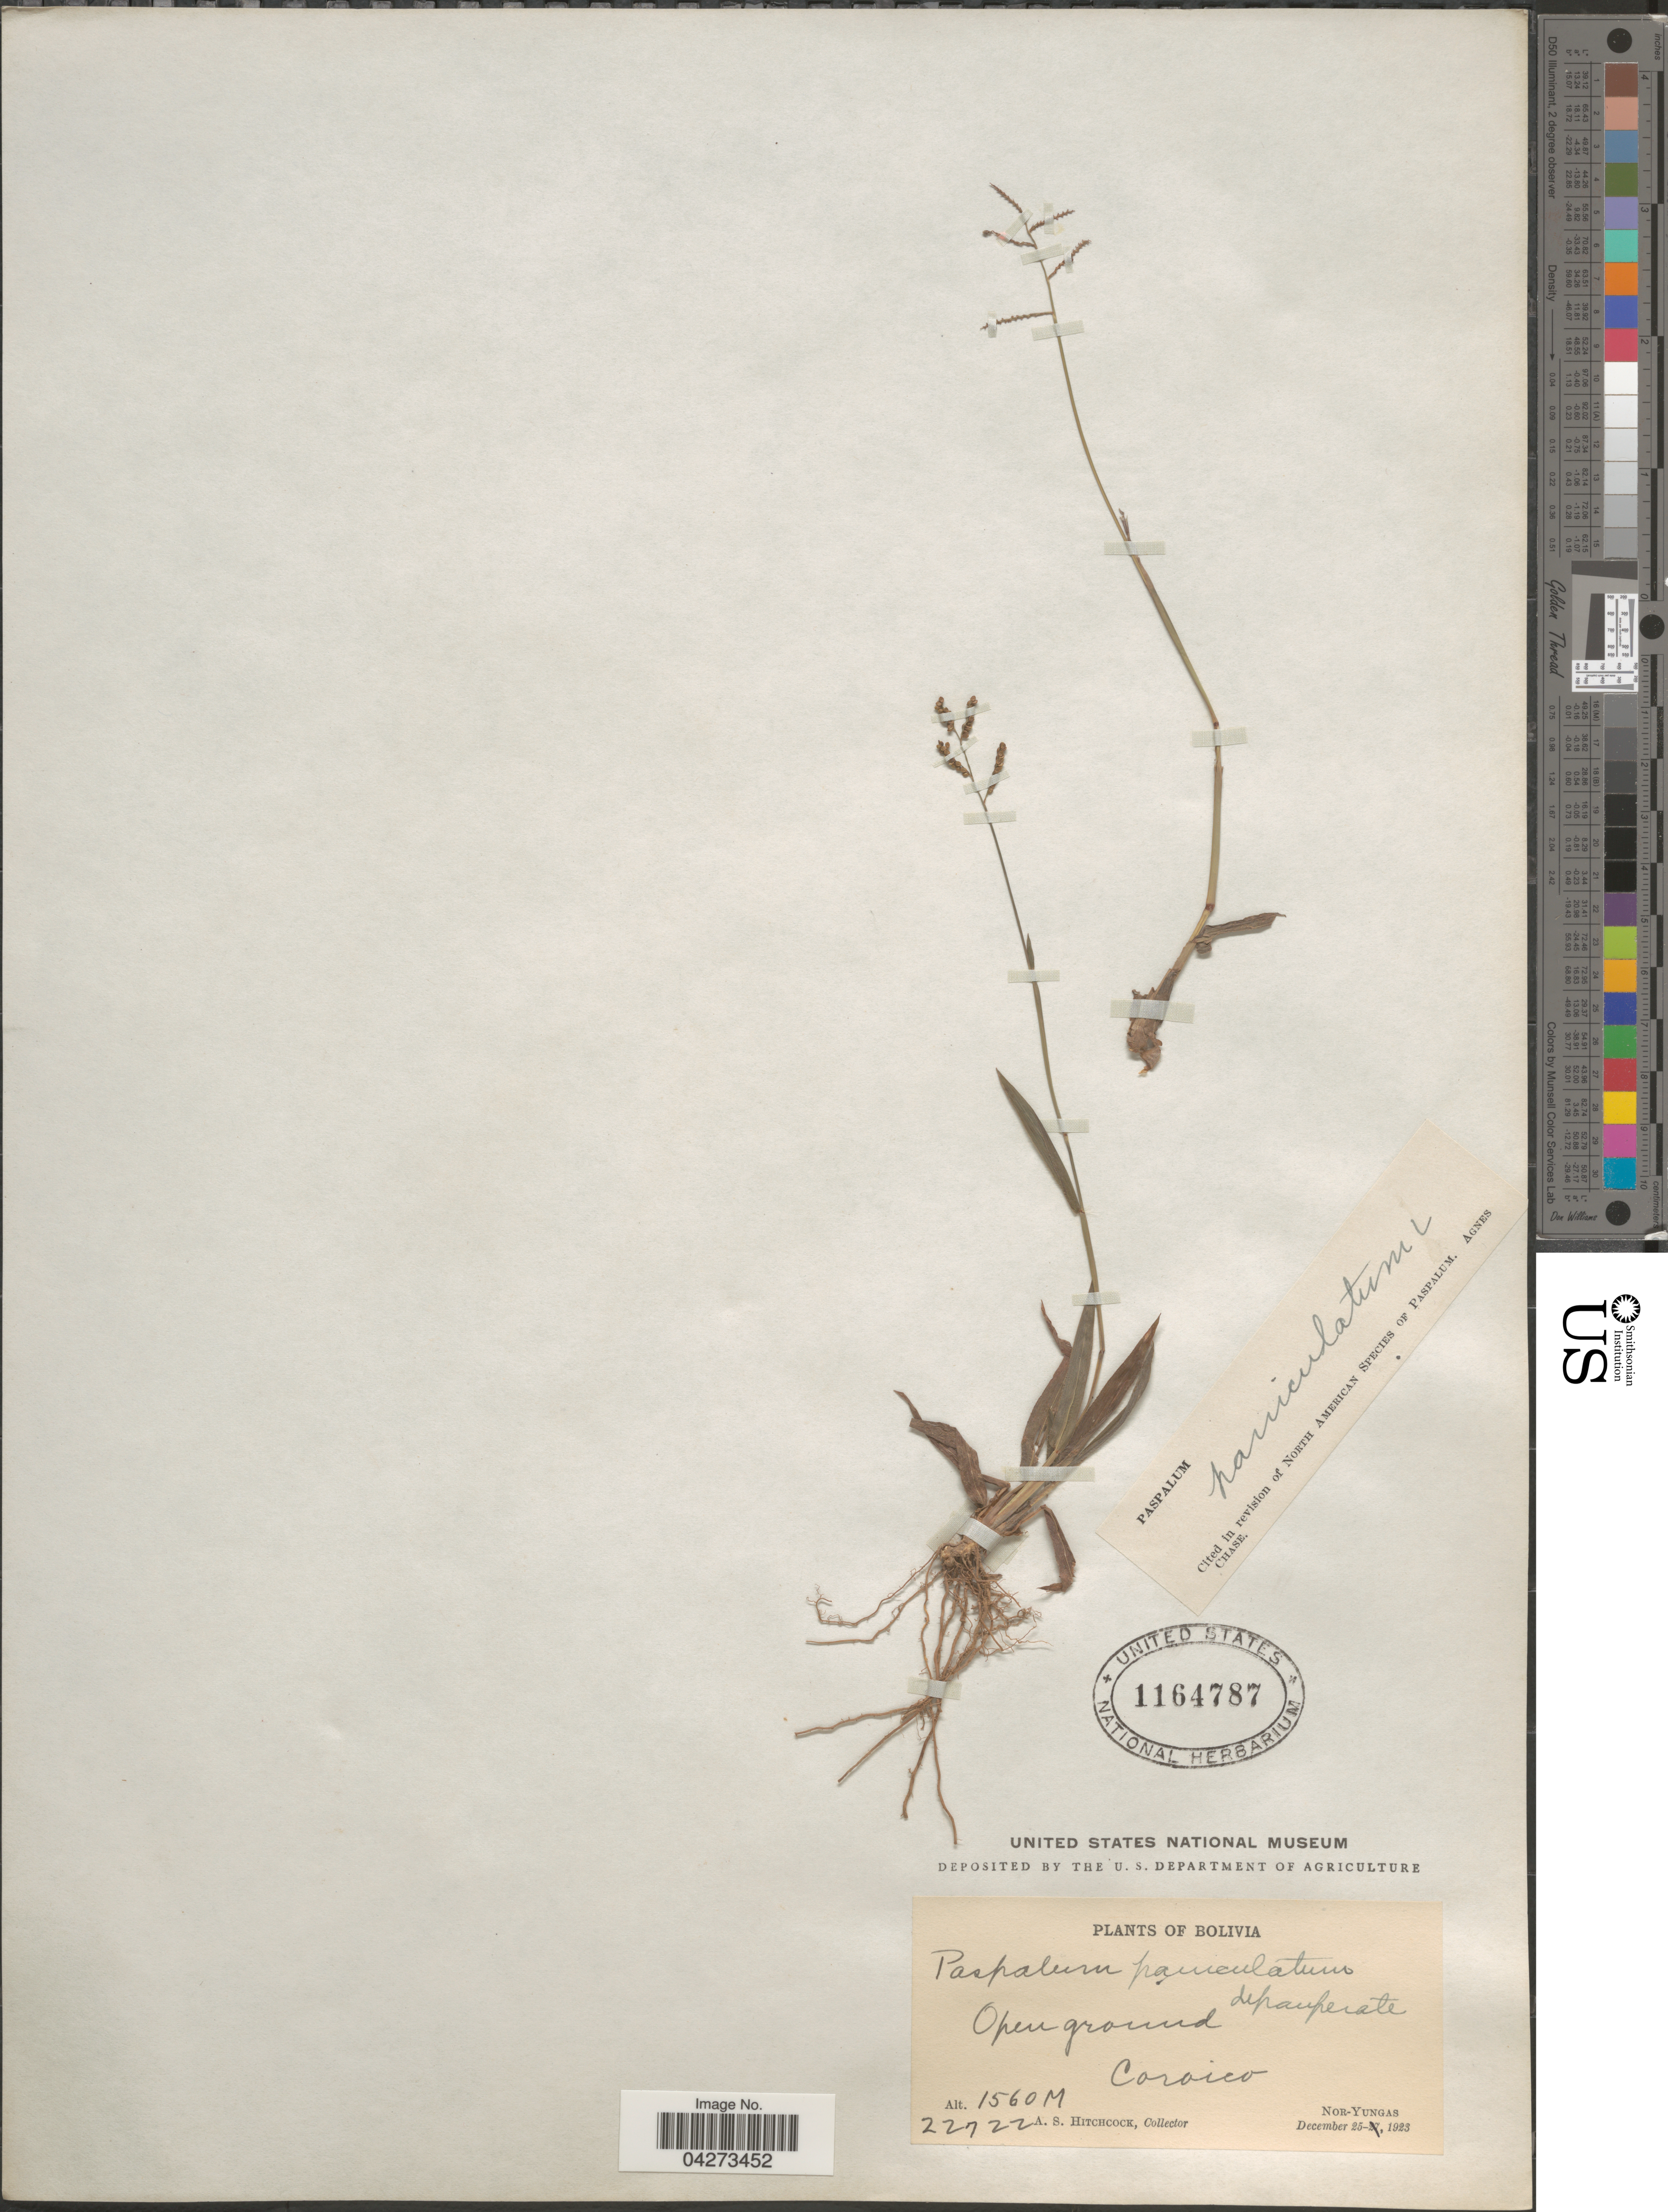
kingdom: Plantae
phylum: Tracheophyta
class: Liliopsida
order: Poales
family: Poaceae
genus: Paspalum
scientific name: Paspalum paniculatum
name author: L.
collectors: A. S. Hitchcock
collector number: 22722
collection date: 1923-12-25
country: Bolivia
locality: Coroico. Nor-Yungas.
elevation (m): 1560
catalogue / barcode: US 1164787